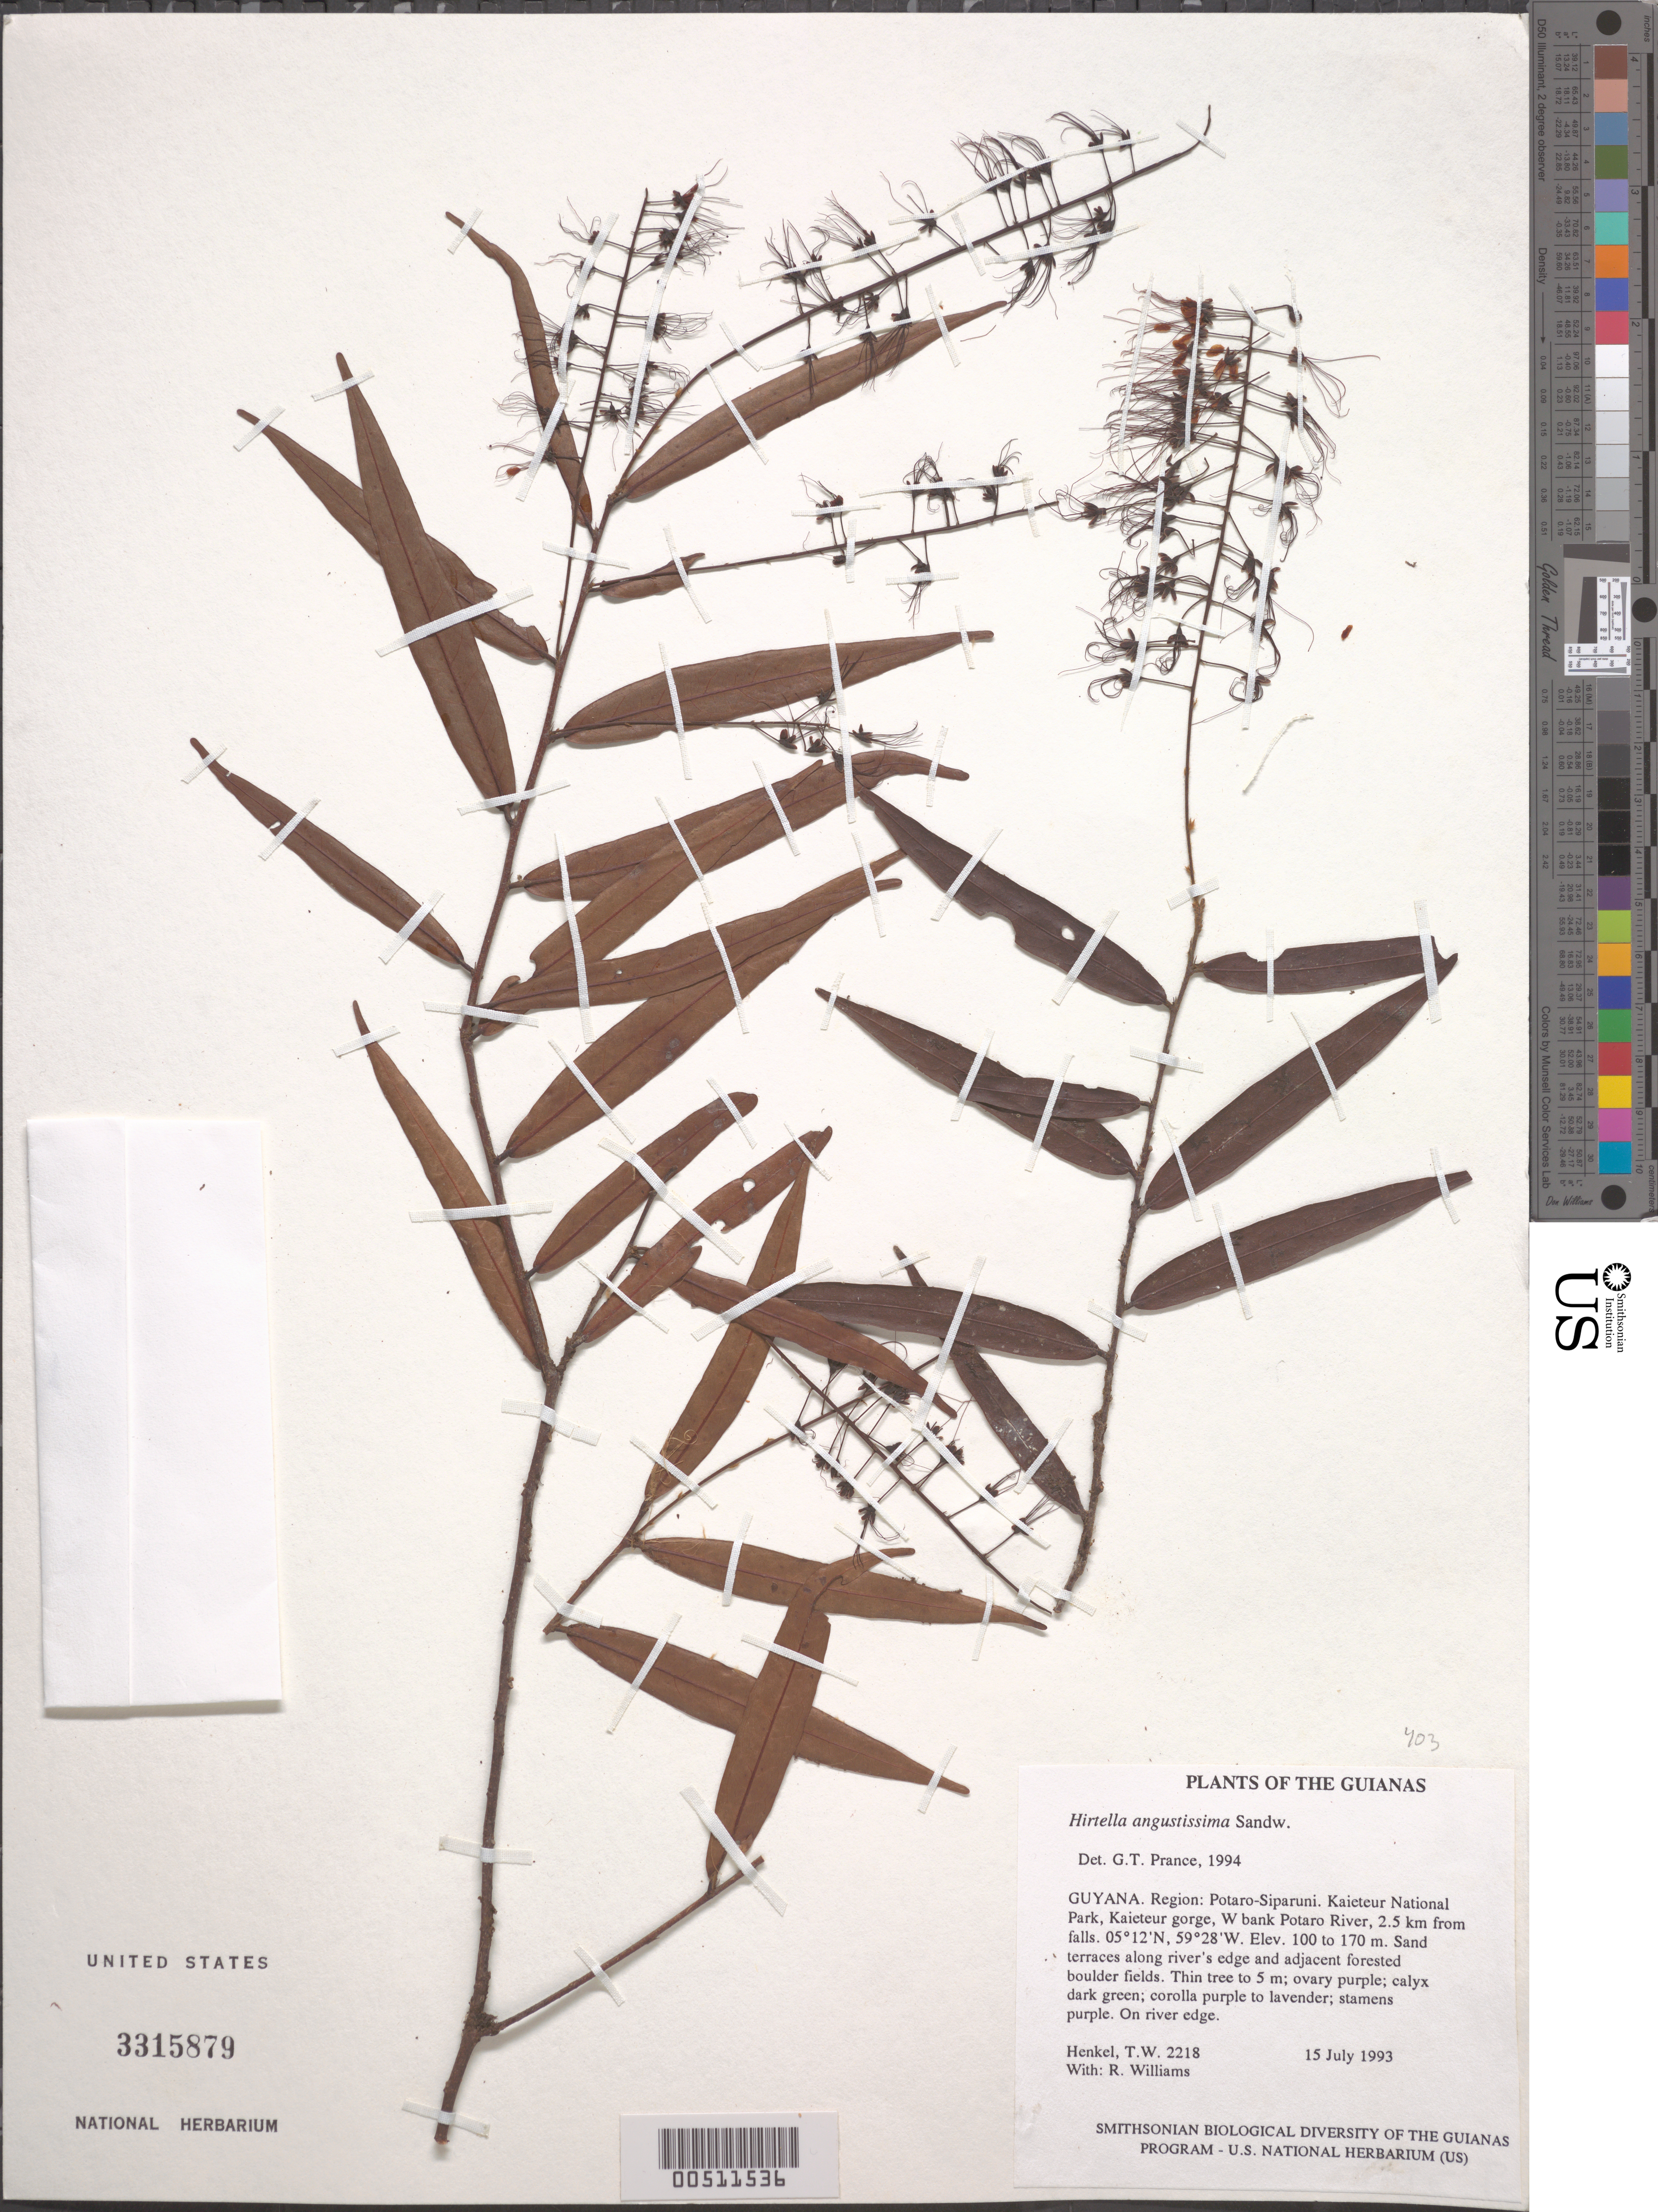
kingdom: Plantae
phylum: Tracheophyta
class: Magnoliopsida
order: Malpighiales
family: Chrysobalanaceae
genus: Hirtella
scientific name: Hirtella angustissima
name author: Sandw.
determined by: Prance, G. T.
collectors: T. Henkel & R. Williams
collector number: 2218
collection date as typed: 15 July 1993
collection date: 1993-07-15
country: Guyana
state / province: Potaro-Siparuni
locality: Kaieteur National Park, Kaieteur gorge, W bank Potaro R, 2.5 km from falls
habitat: Sand terraces along river's edge and adjacent forested boulder fields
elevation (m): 100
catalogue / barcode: US 3315879